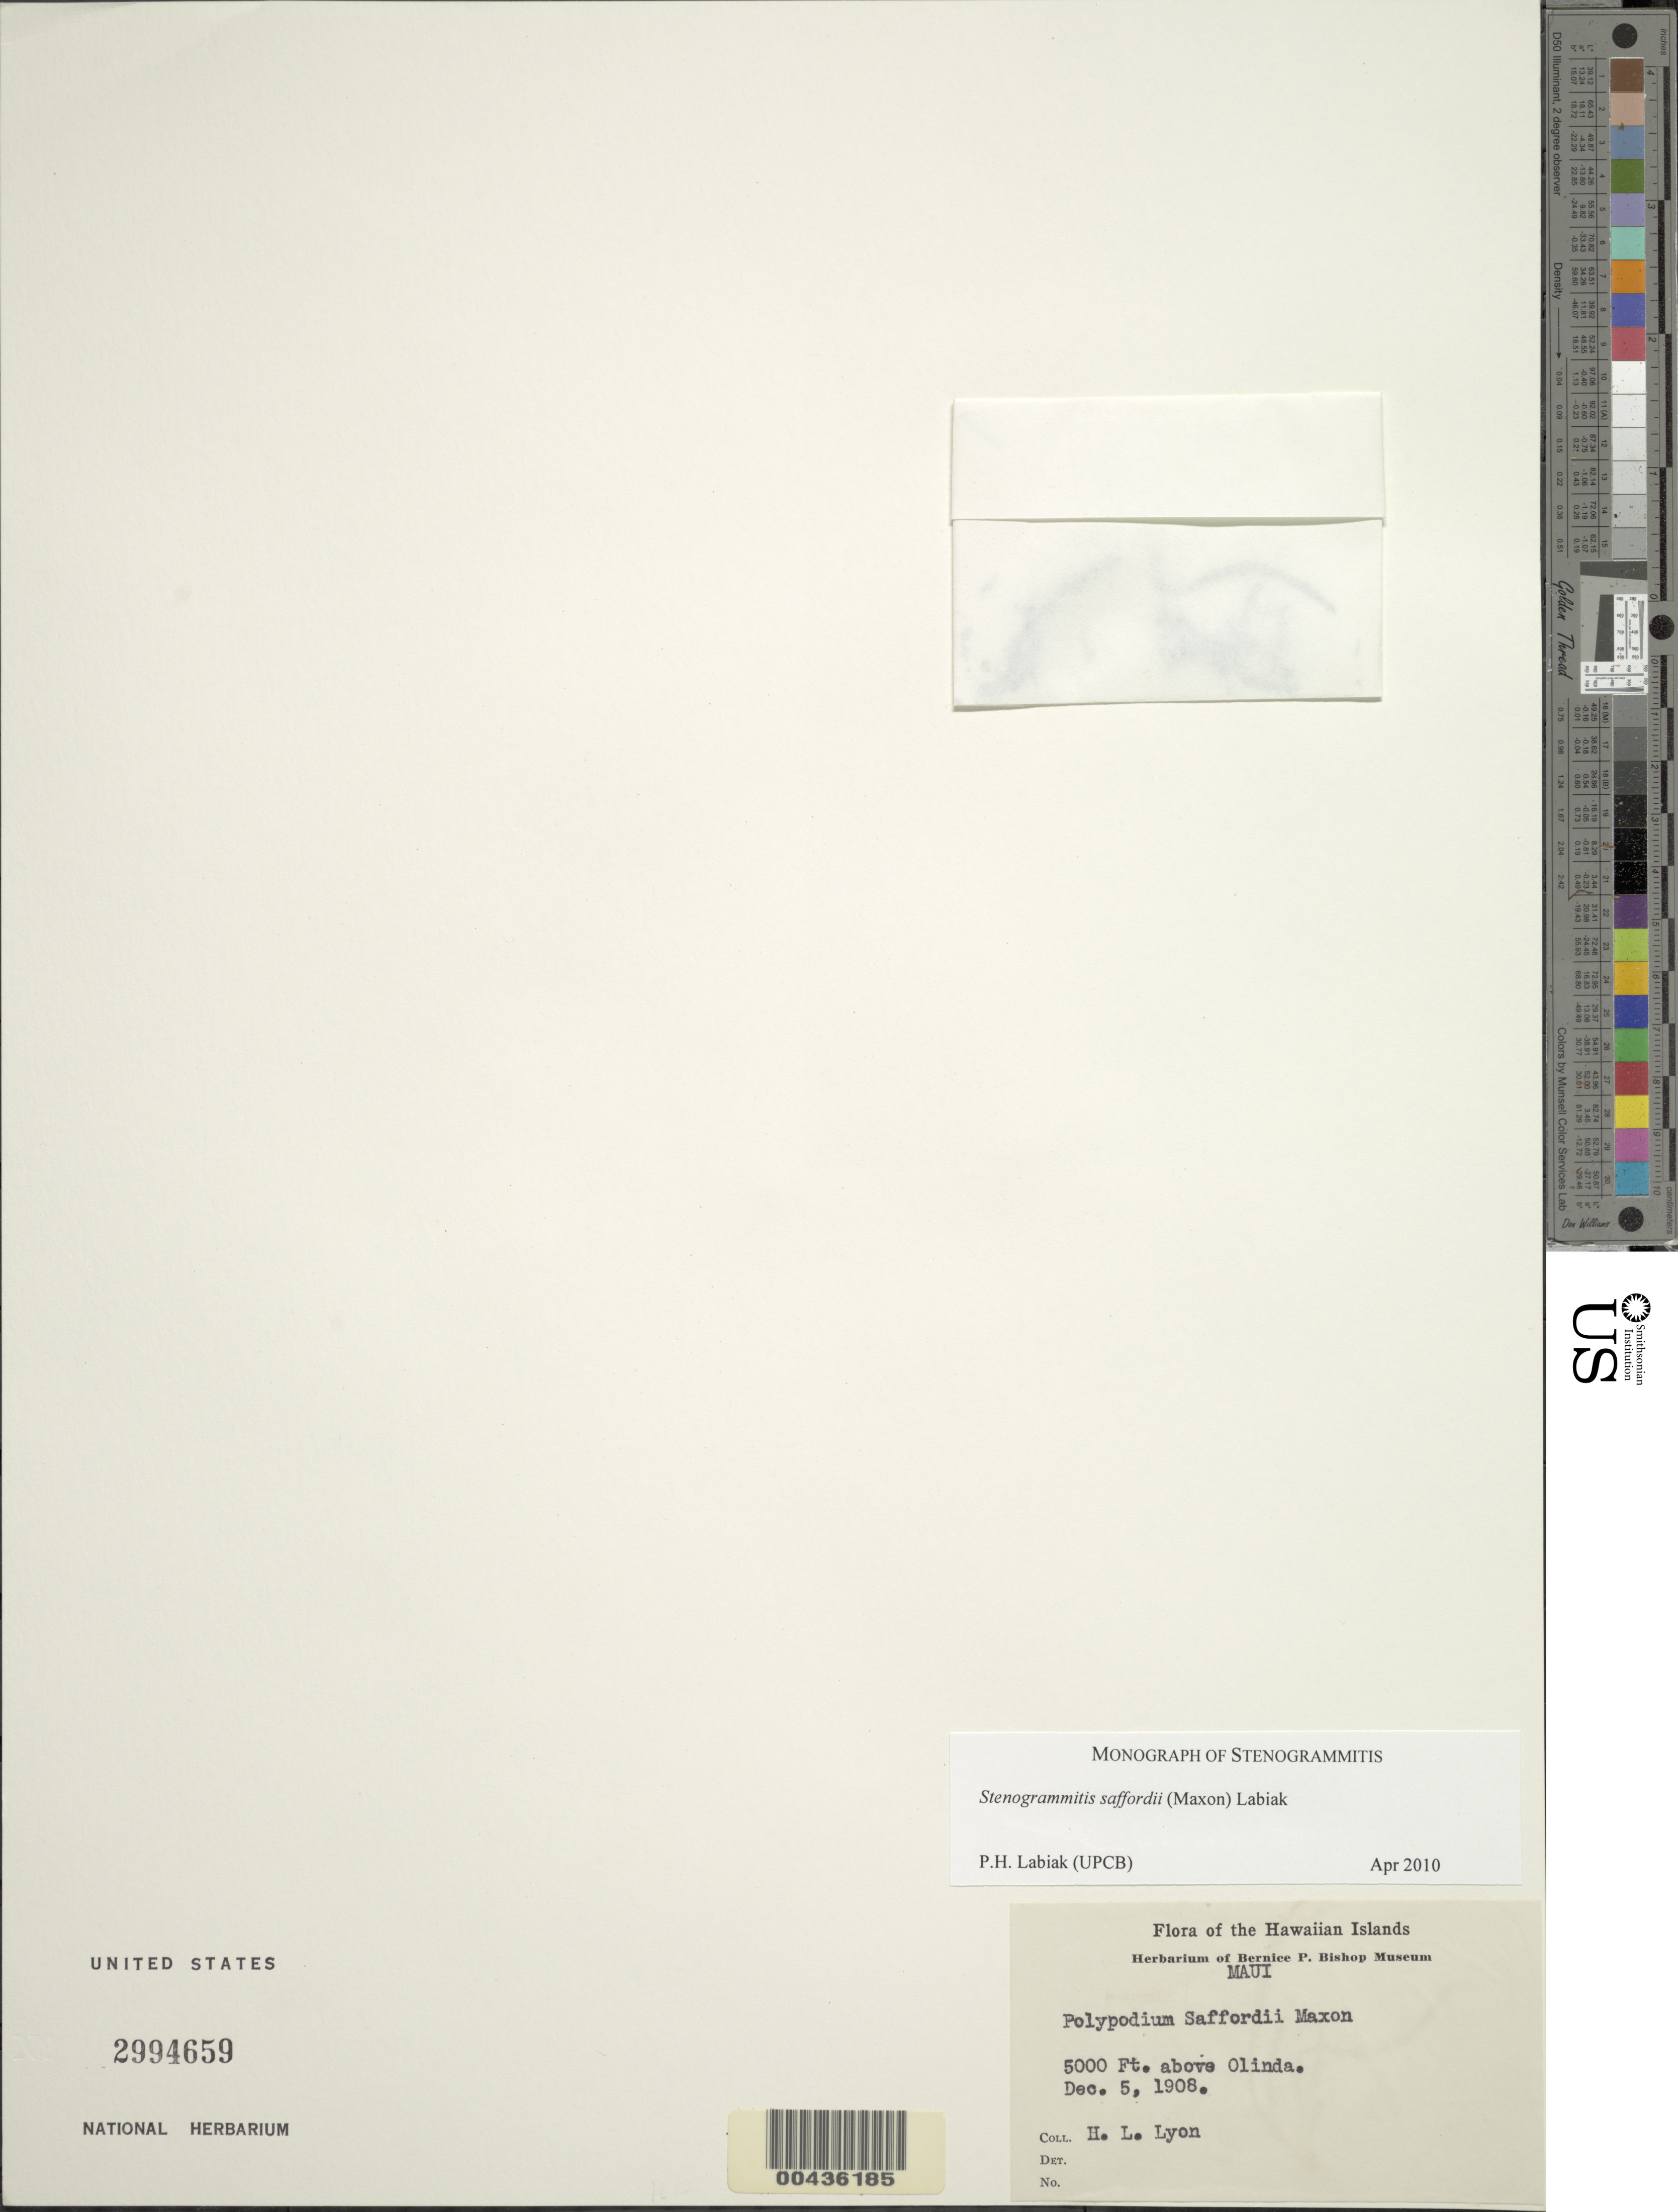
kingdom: Plantae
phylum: Tracheophyta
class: Polypodiopsida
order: Polypodiales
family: Polypodiaceae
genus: Stenogrammitis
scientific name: Stenogrammitis saffordii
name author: (Maxon) Labiak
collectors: H. Lyon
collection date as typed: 5 Dec 1908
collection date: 1908-12-05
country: United States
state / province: Hawaii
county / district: Honolulu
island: Oahu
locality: Olinda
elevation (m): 1524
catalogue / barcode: US 2994659